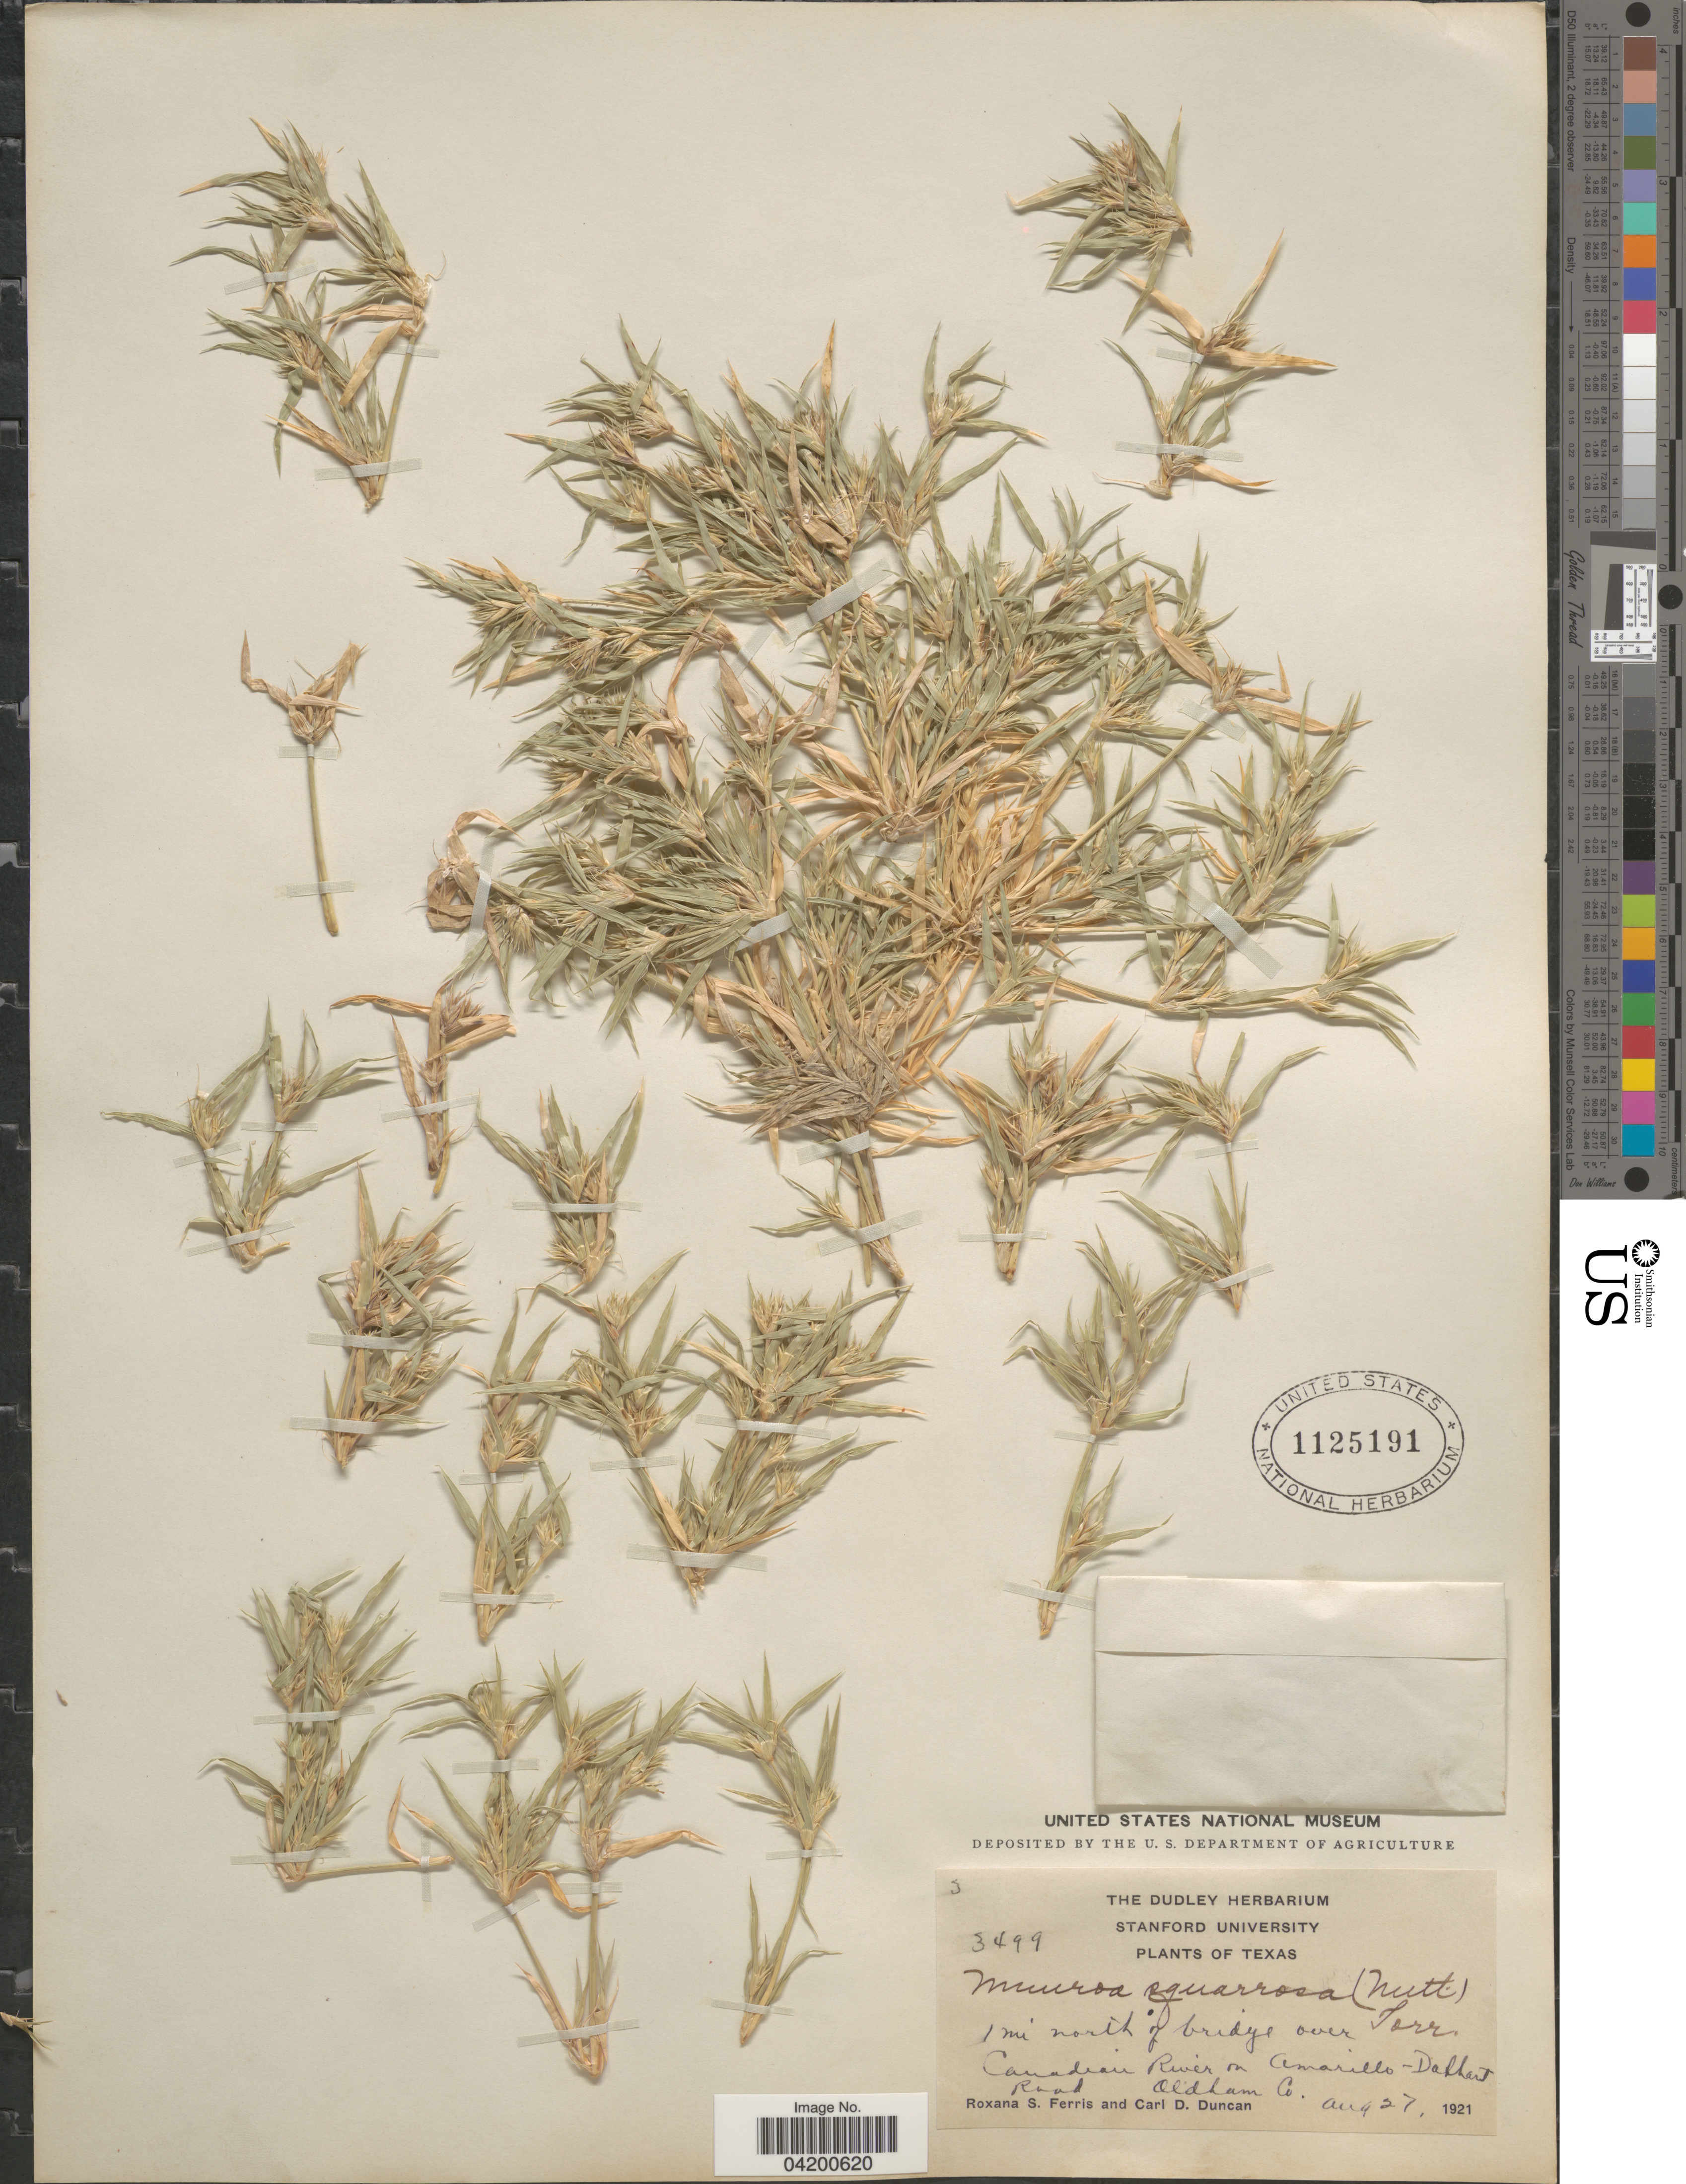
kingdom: Plantae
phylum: Tracheophyta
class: Liliopsida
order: Poales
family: Poaceae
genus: Munroa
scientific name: Munroa squarrosa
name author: (Nutt.) Torr.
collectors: R. S. Ferris & C. Duncan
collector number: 3499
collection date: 1921-08-27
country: United States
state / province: Texas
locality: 1 mi north of bridge over Canadian River on Amarillo-Dalhart Road Oldham Co.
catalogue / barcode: US 1125191